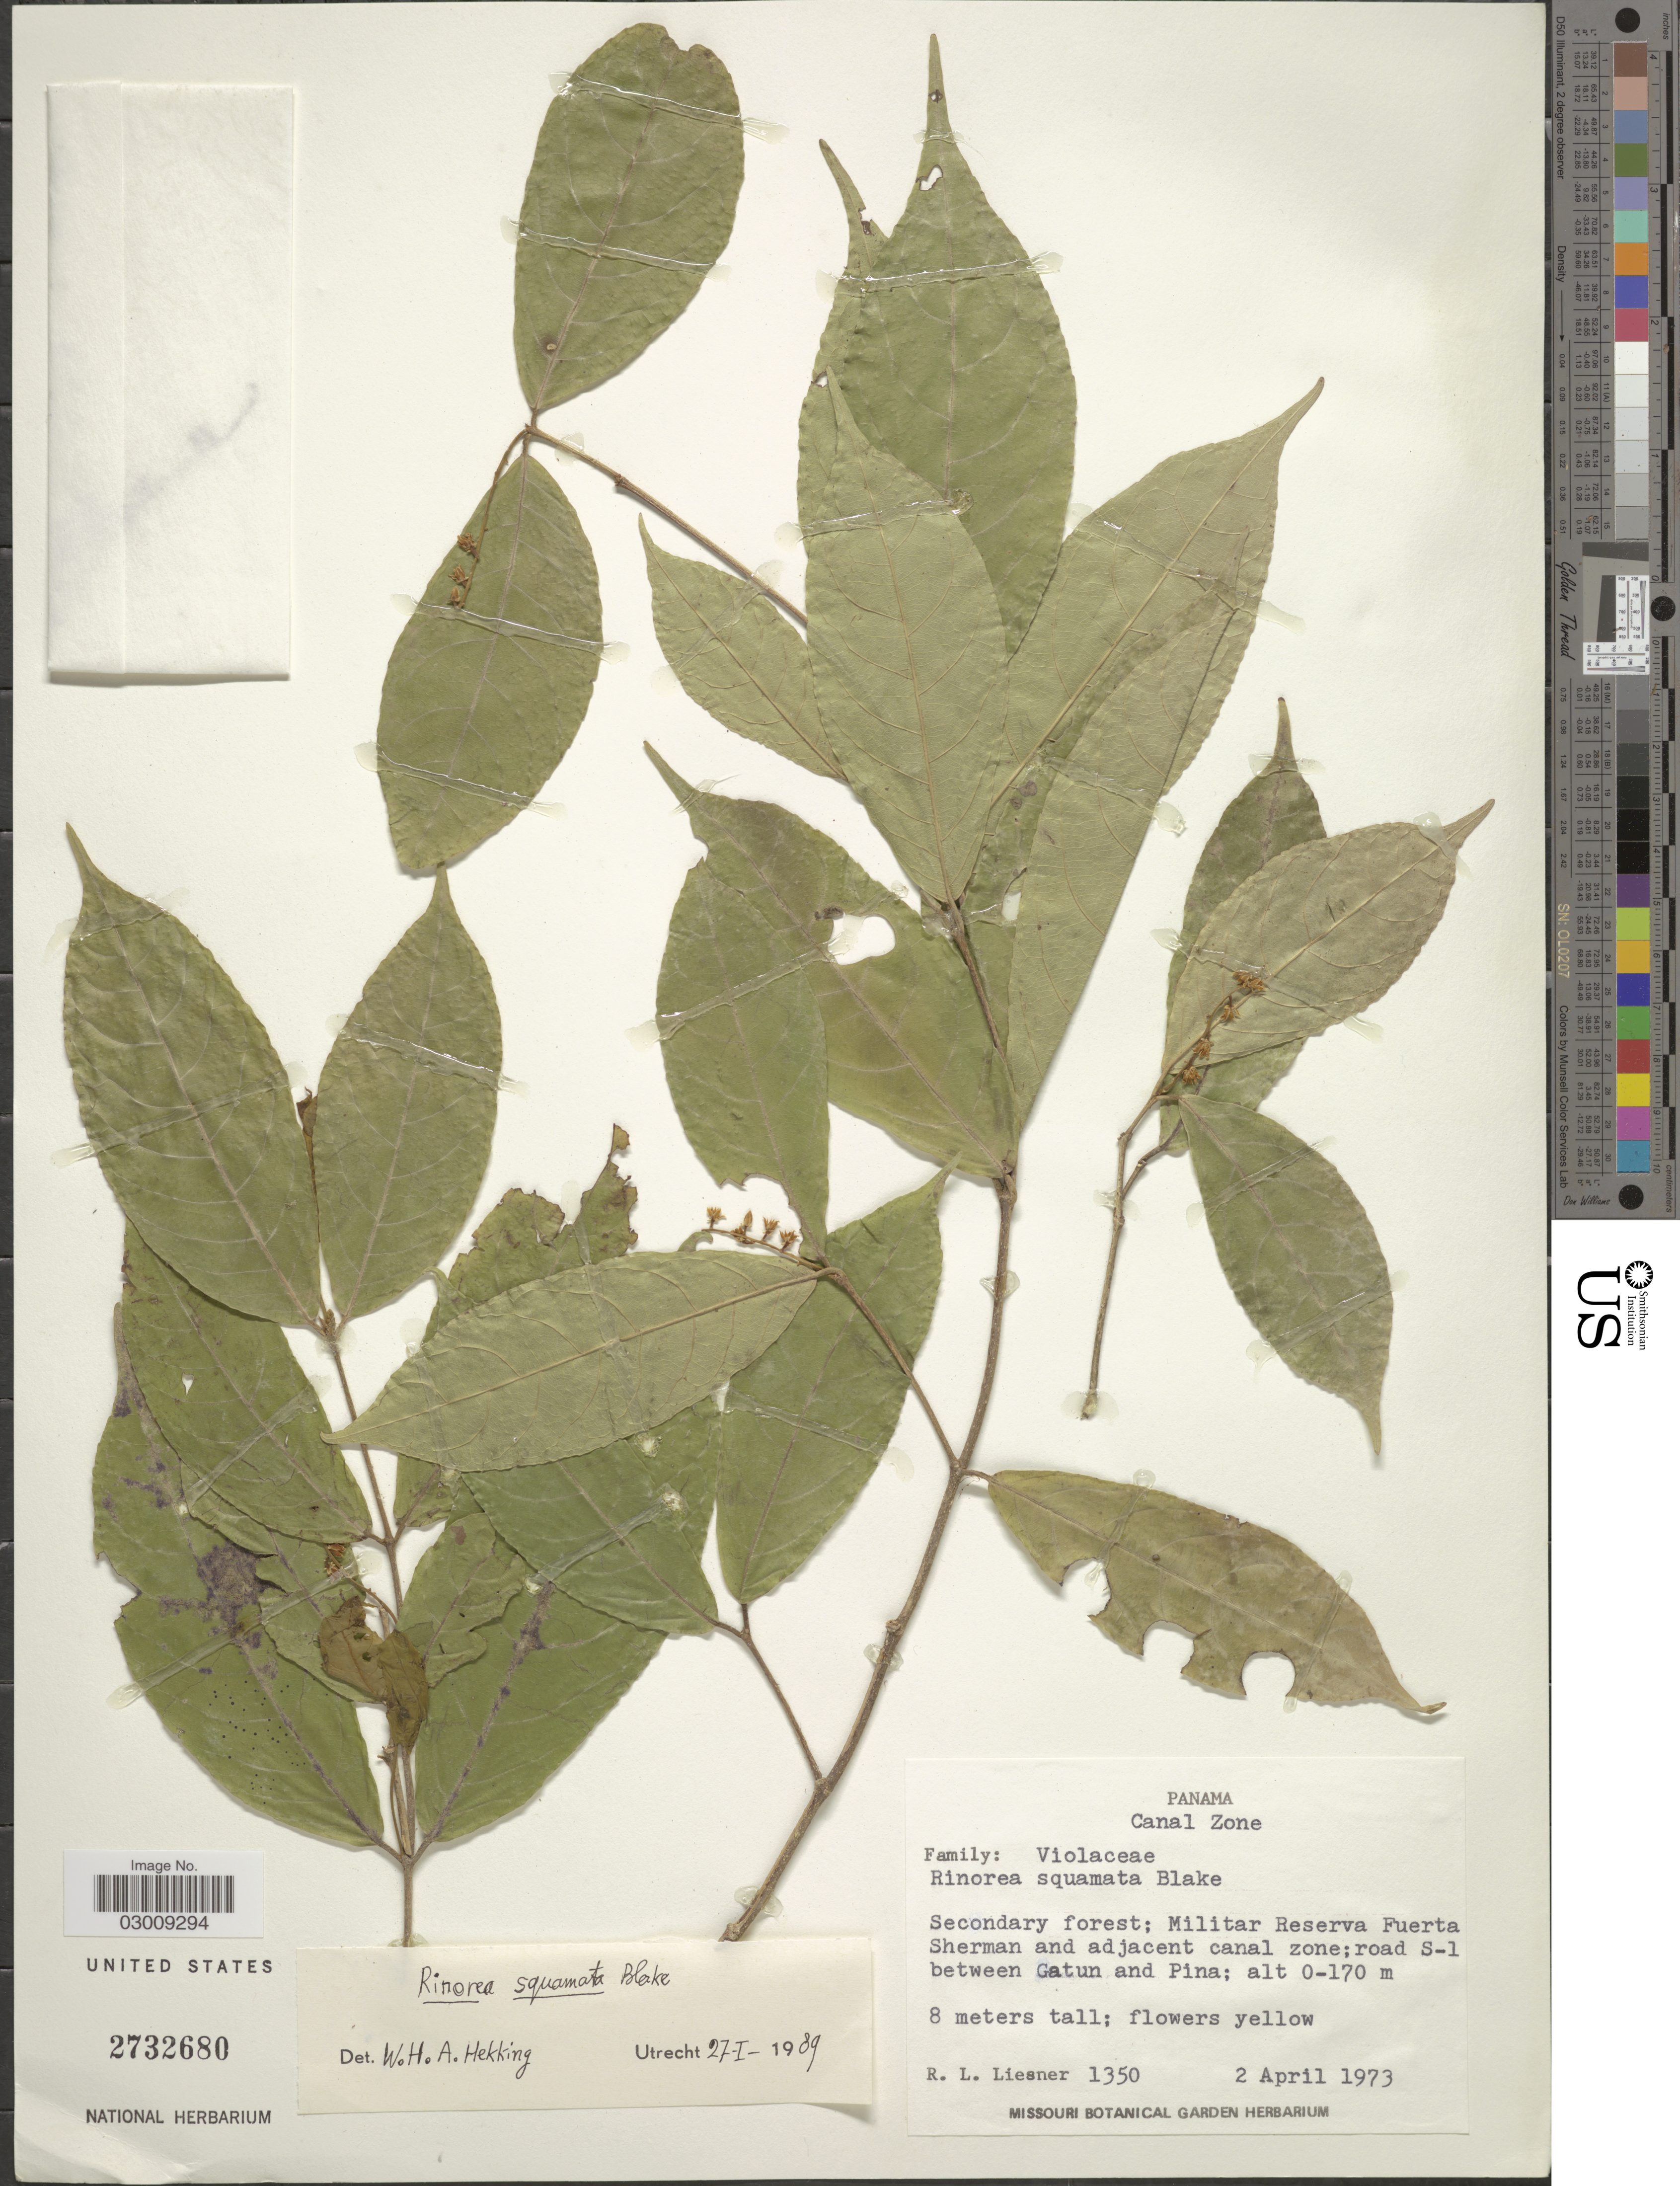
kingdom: Plantae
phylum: Tracheophyta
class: Magnoliopsida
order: Malpighiales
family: Violaceae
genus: Rinorea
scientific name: Rinorea squamata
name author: S.F. Blake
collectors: R. L. Liesner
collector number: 1350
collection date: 1973-04-02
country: Panama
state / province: Colón / Panamá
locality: Canal Zone. Militar Reserva Fuerta Sherman and adjacent canal zone; road S-1 between Gatun and Pina.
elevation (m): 0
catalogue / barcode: US 2732680